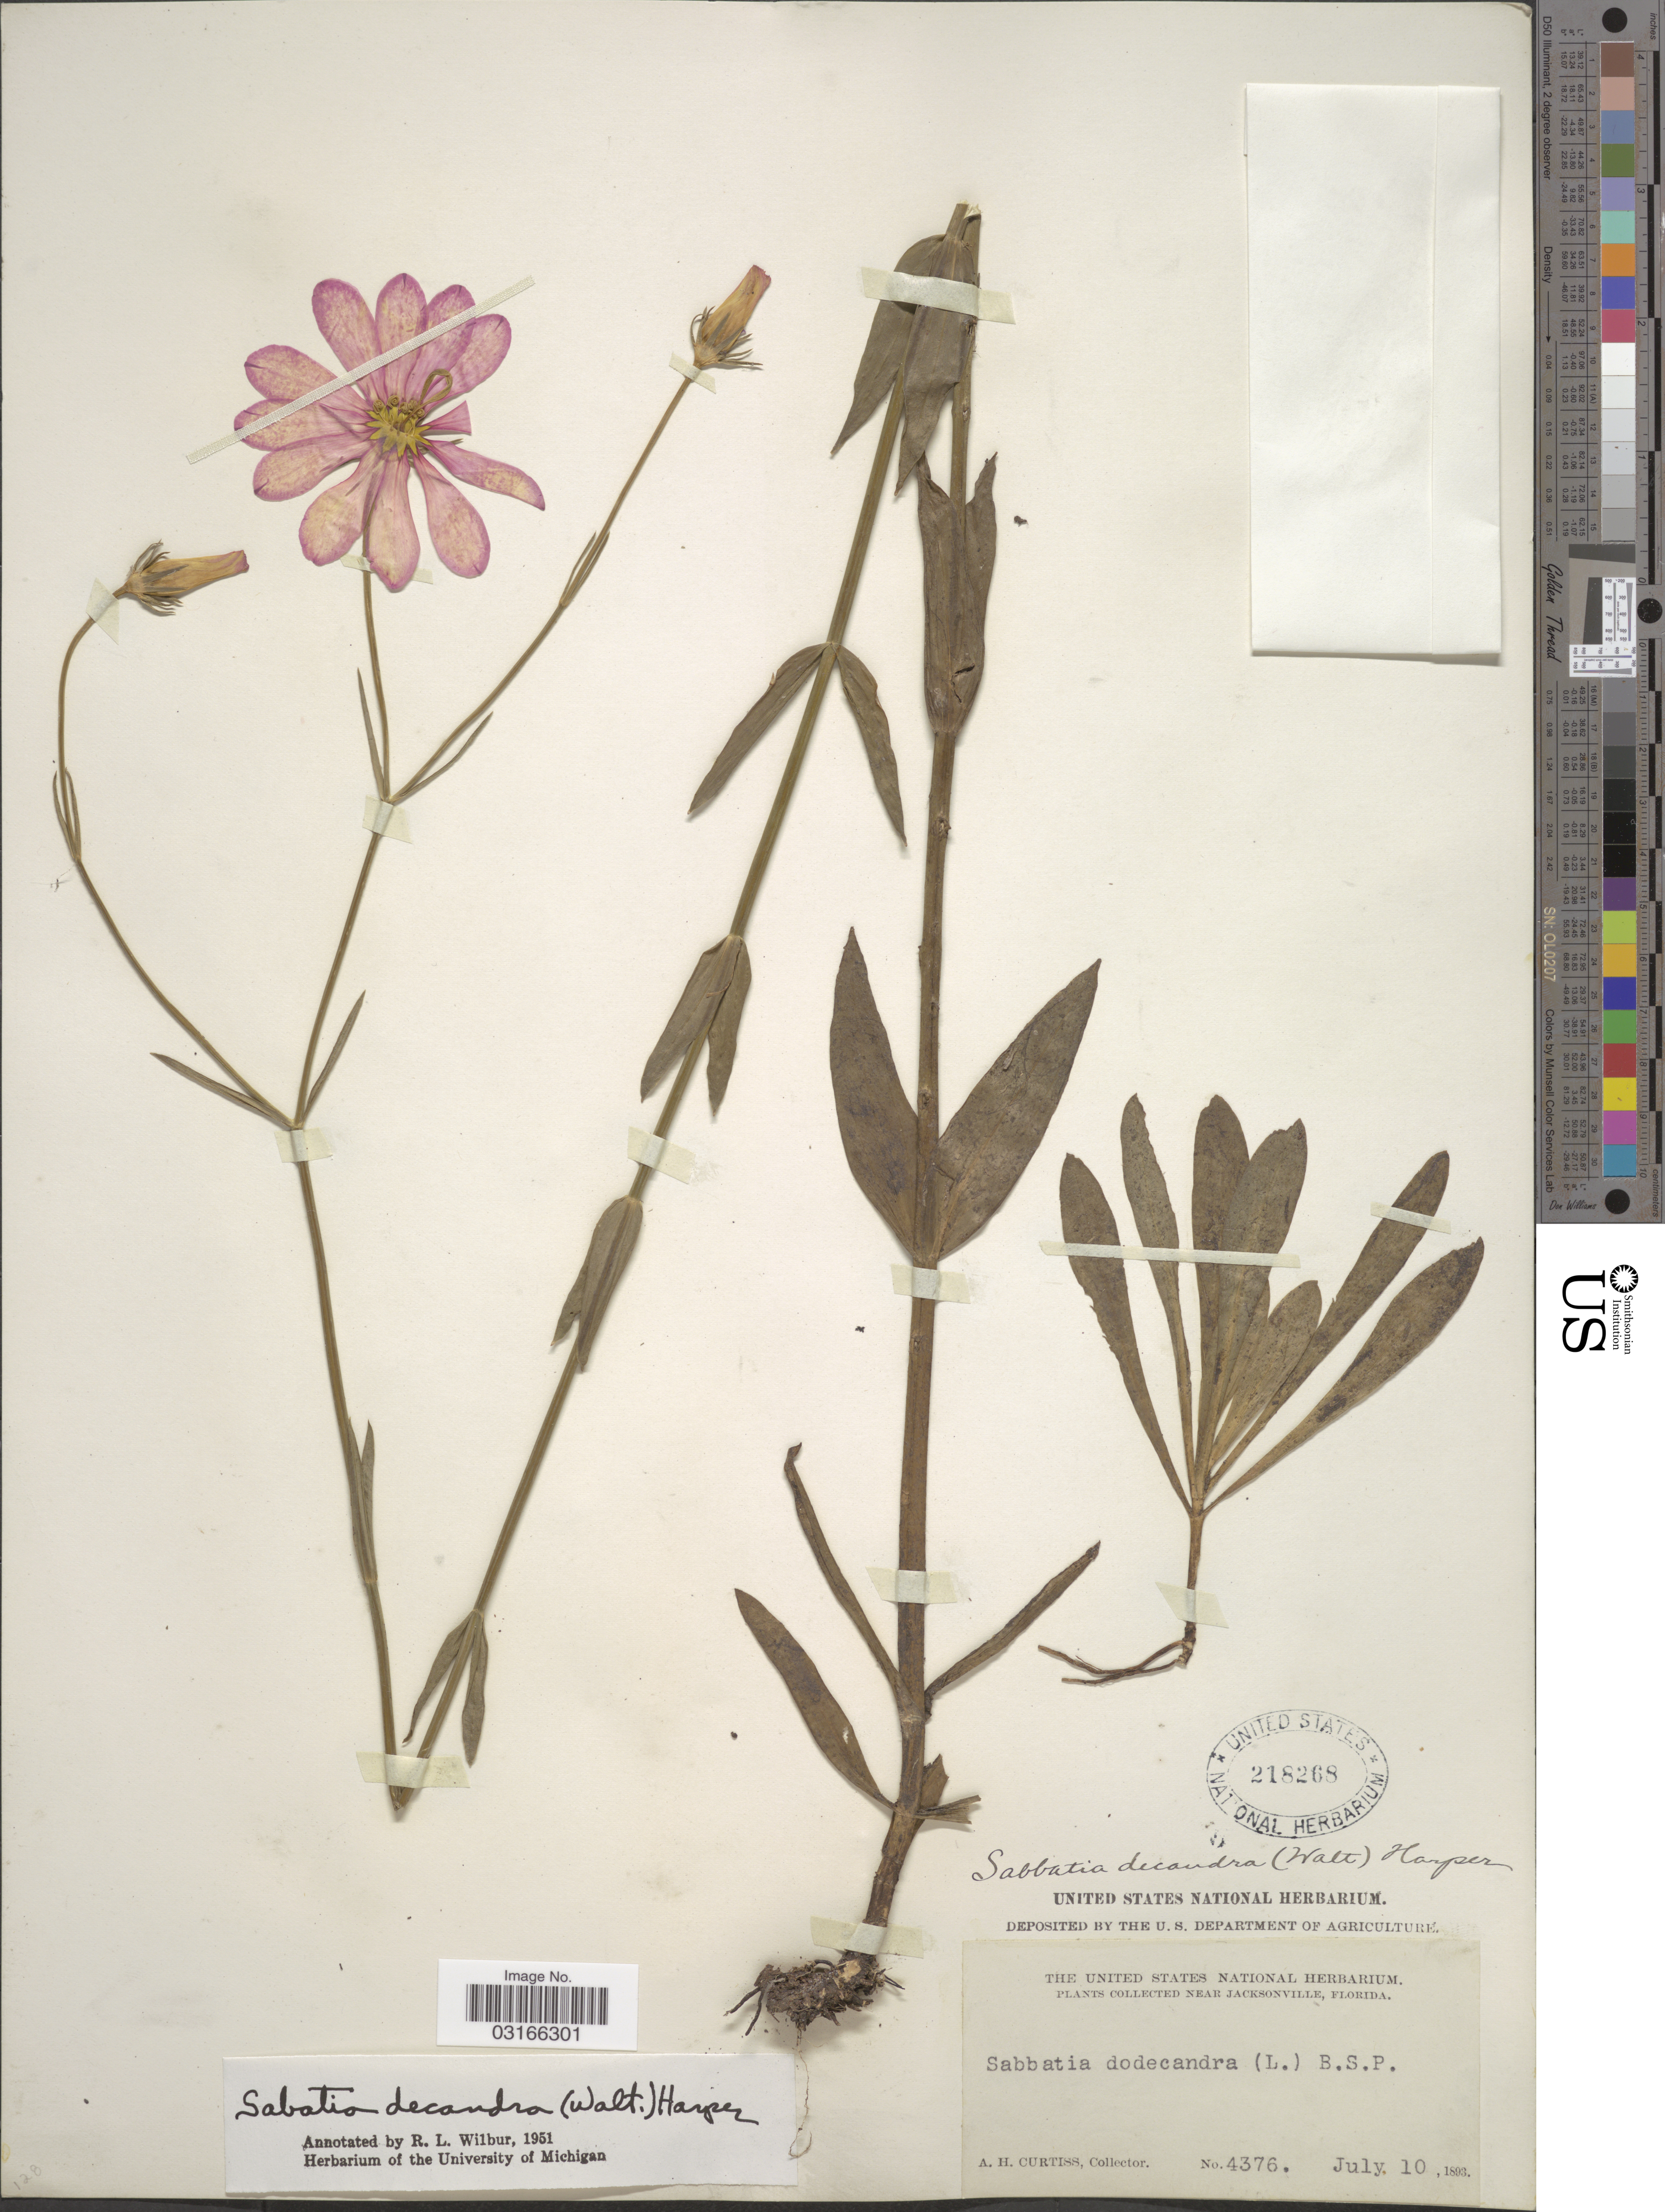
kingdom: Plantae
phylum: Tracheophyta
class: Magnoliopsida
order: Gentianales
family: Gentianaceae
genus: Sabatia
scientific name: Sabatia decandra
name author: (Walter)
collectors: A. H. Curtiss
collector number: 4376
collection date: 1893-07-10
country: United States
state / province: Florida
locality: Near Jacksonville.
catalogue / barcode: US 218268